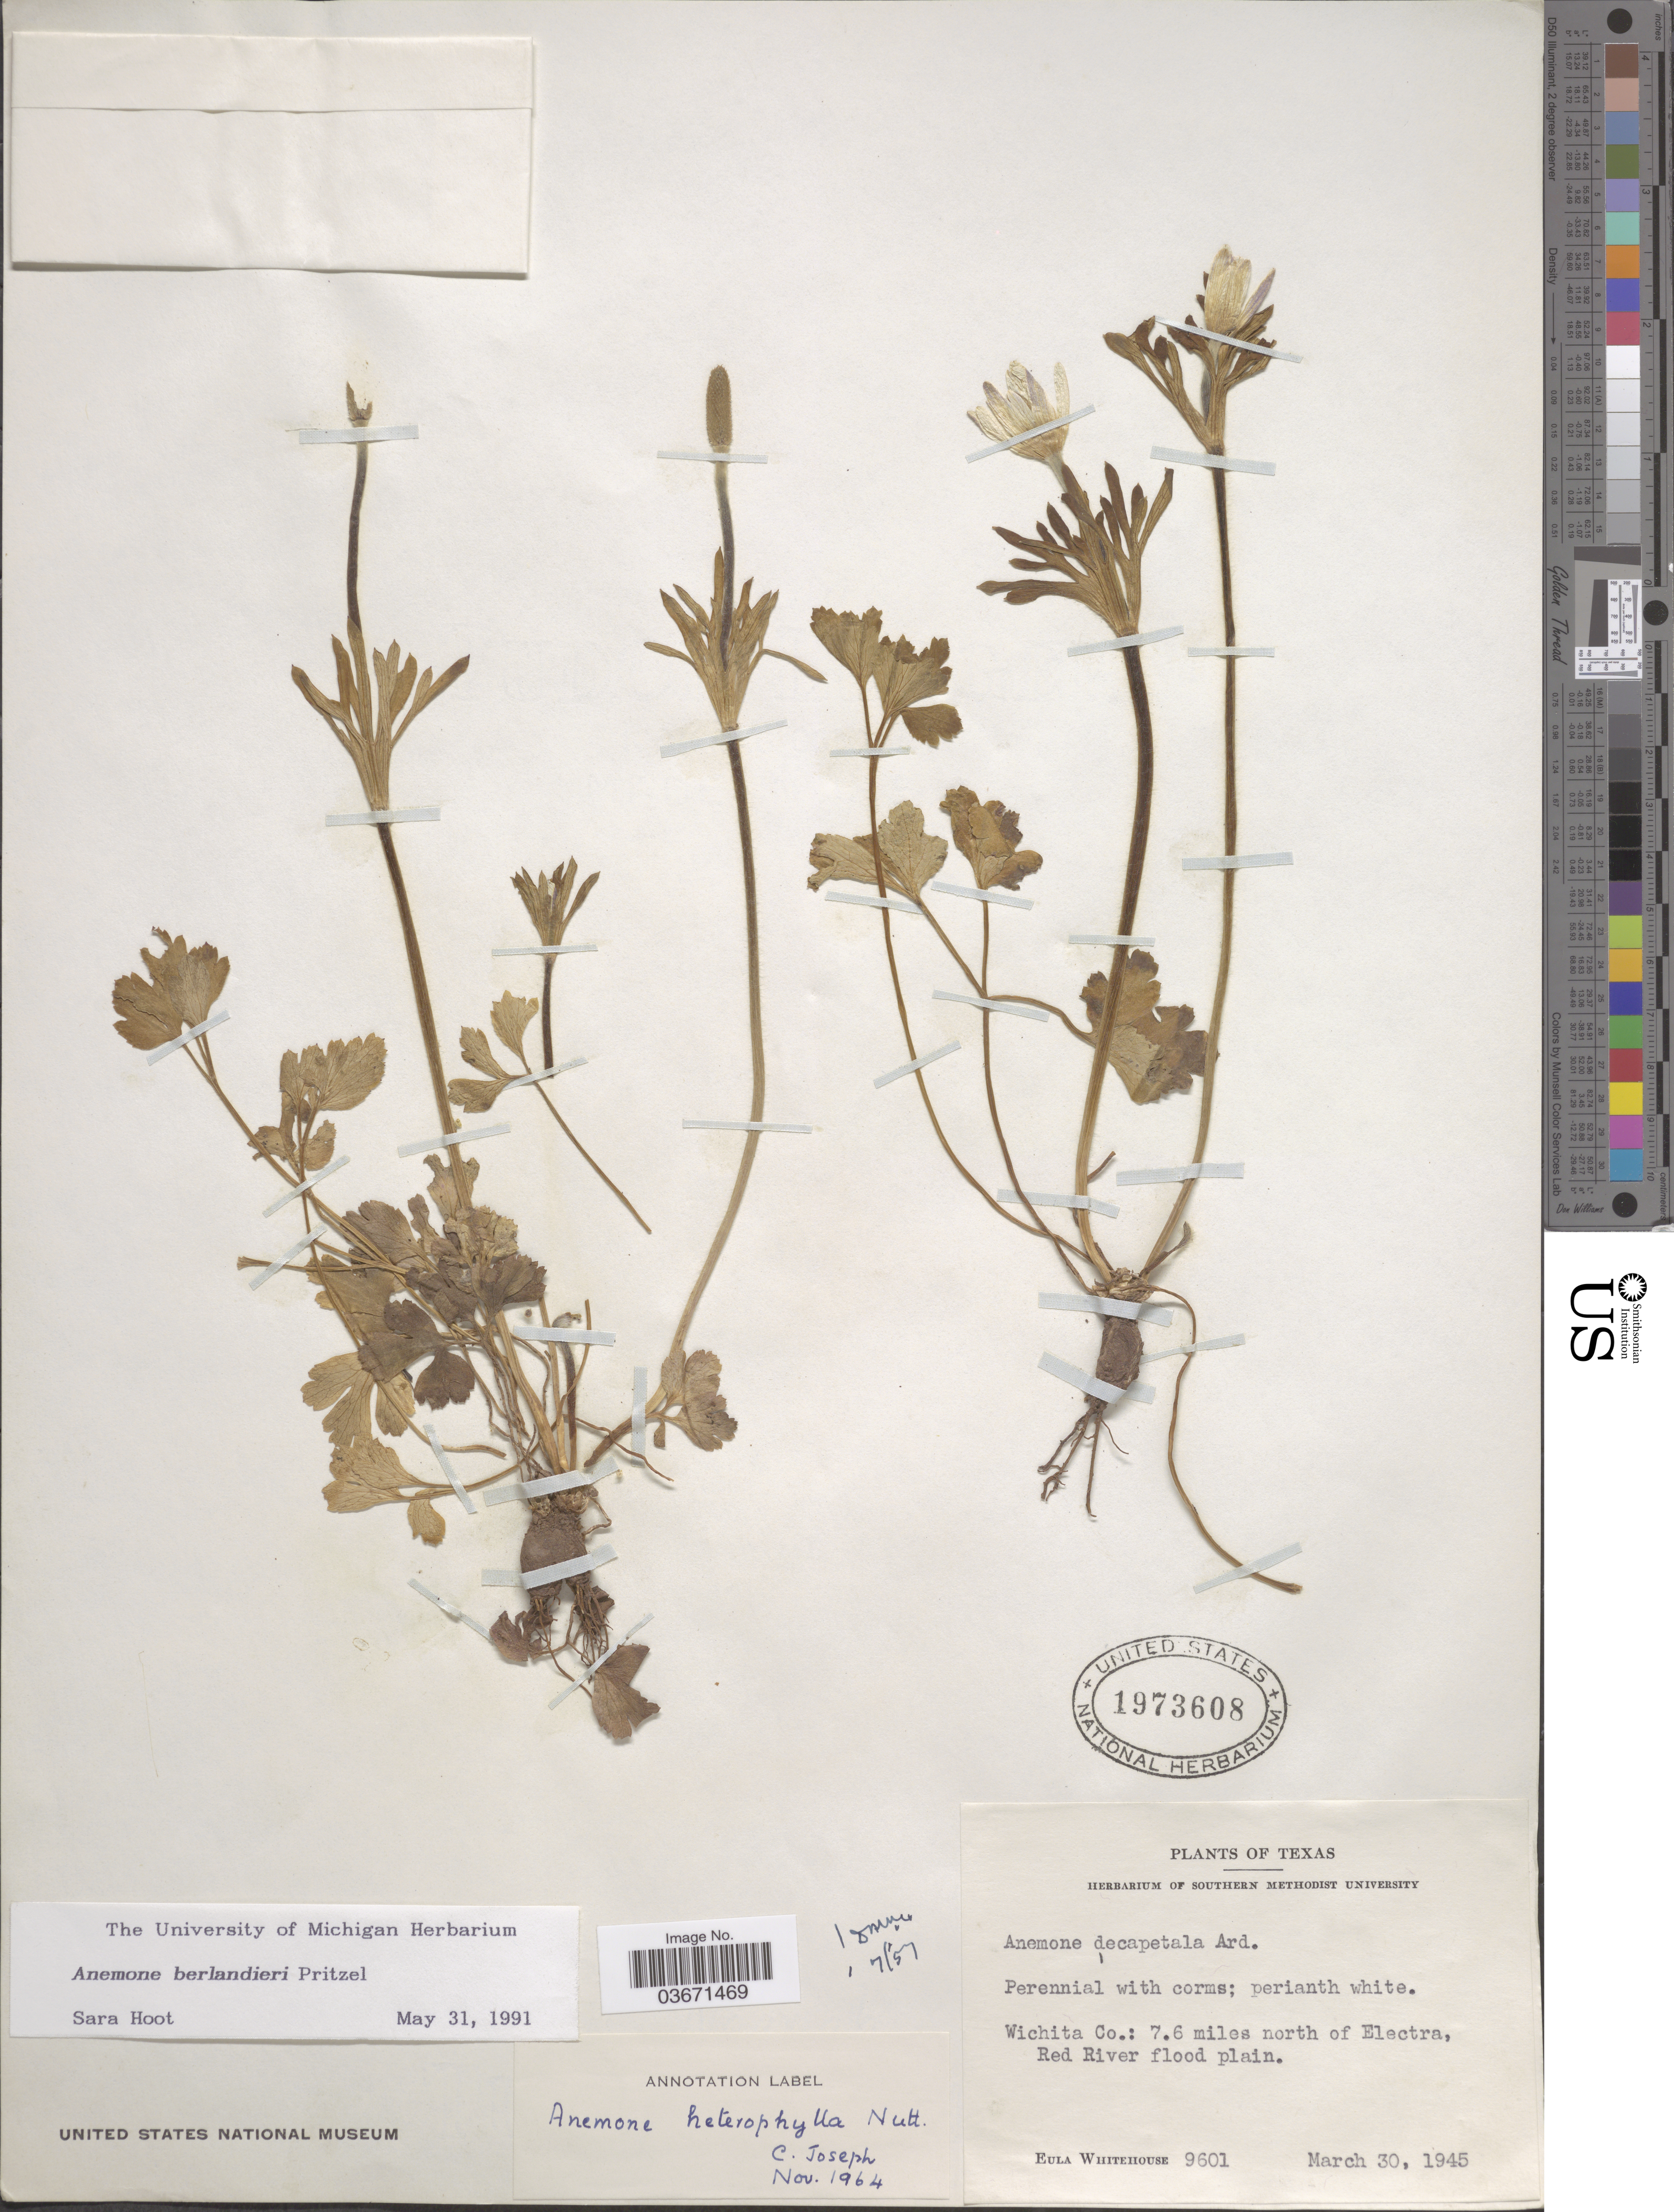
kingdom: Plantae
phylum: Tracheophyta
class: Magnoliopsida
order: Ranunculales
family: Ranunculaceae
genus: Anemone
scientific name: Anemone berlandieri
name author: E. Pritz.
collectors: E. Whitehouse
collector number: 9601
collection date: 1945-03-30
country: United States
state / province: Texas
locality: Wichita Co.: 7.6 miles north of Electra, Red River flood plain.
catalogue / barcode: US 1973608